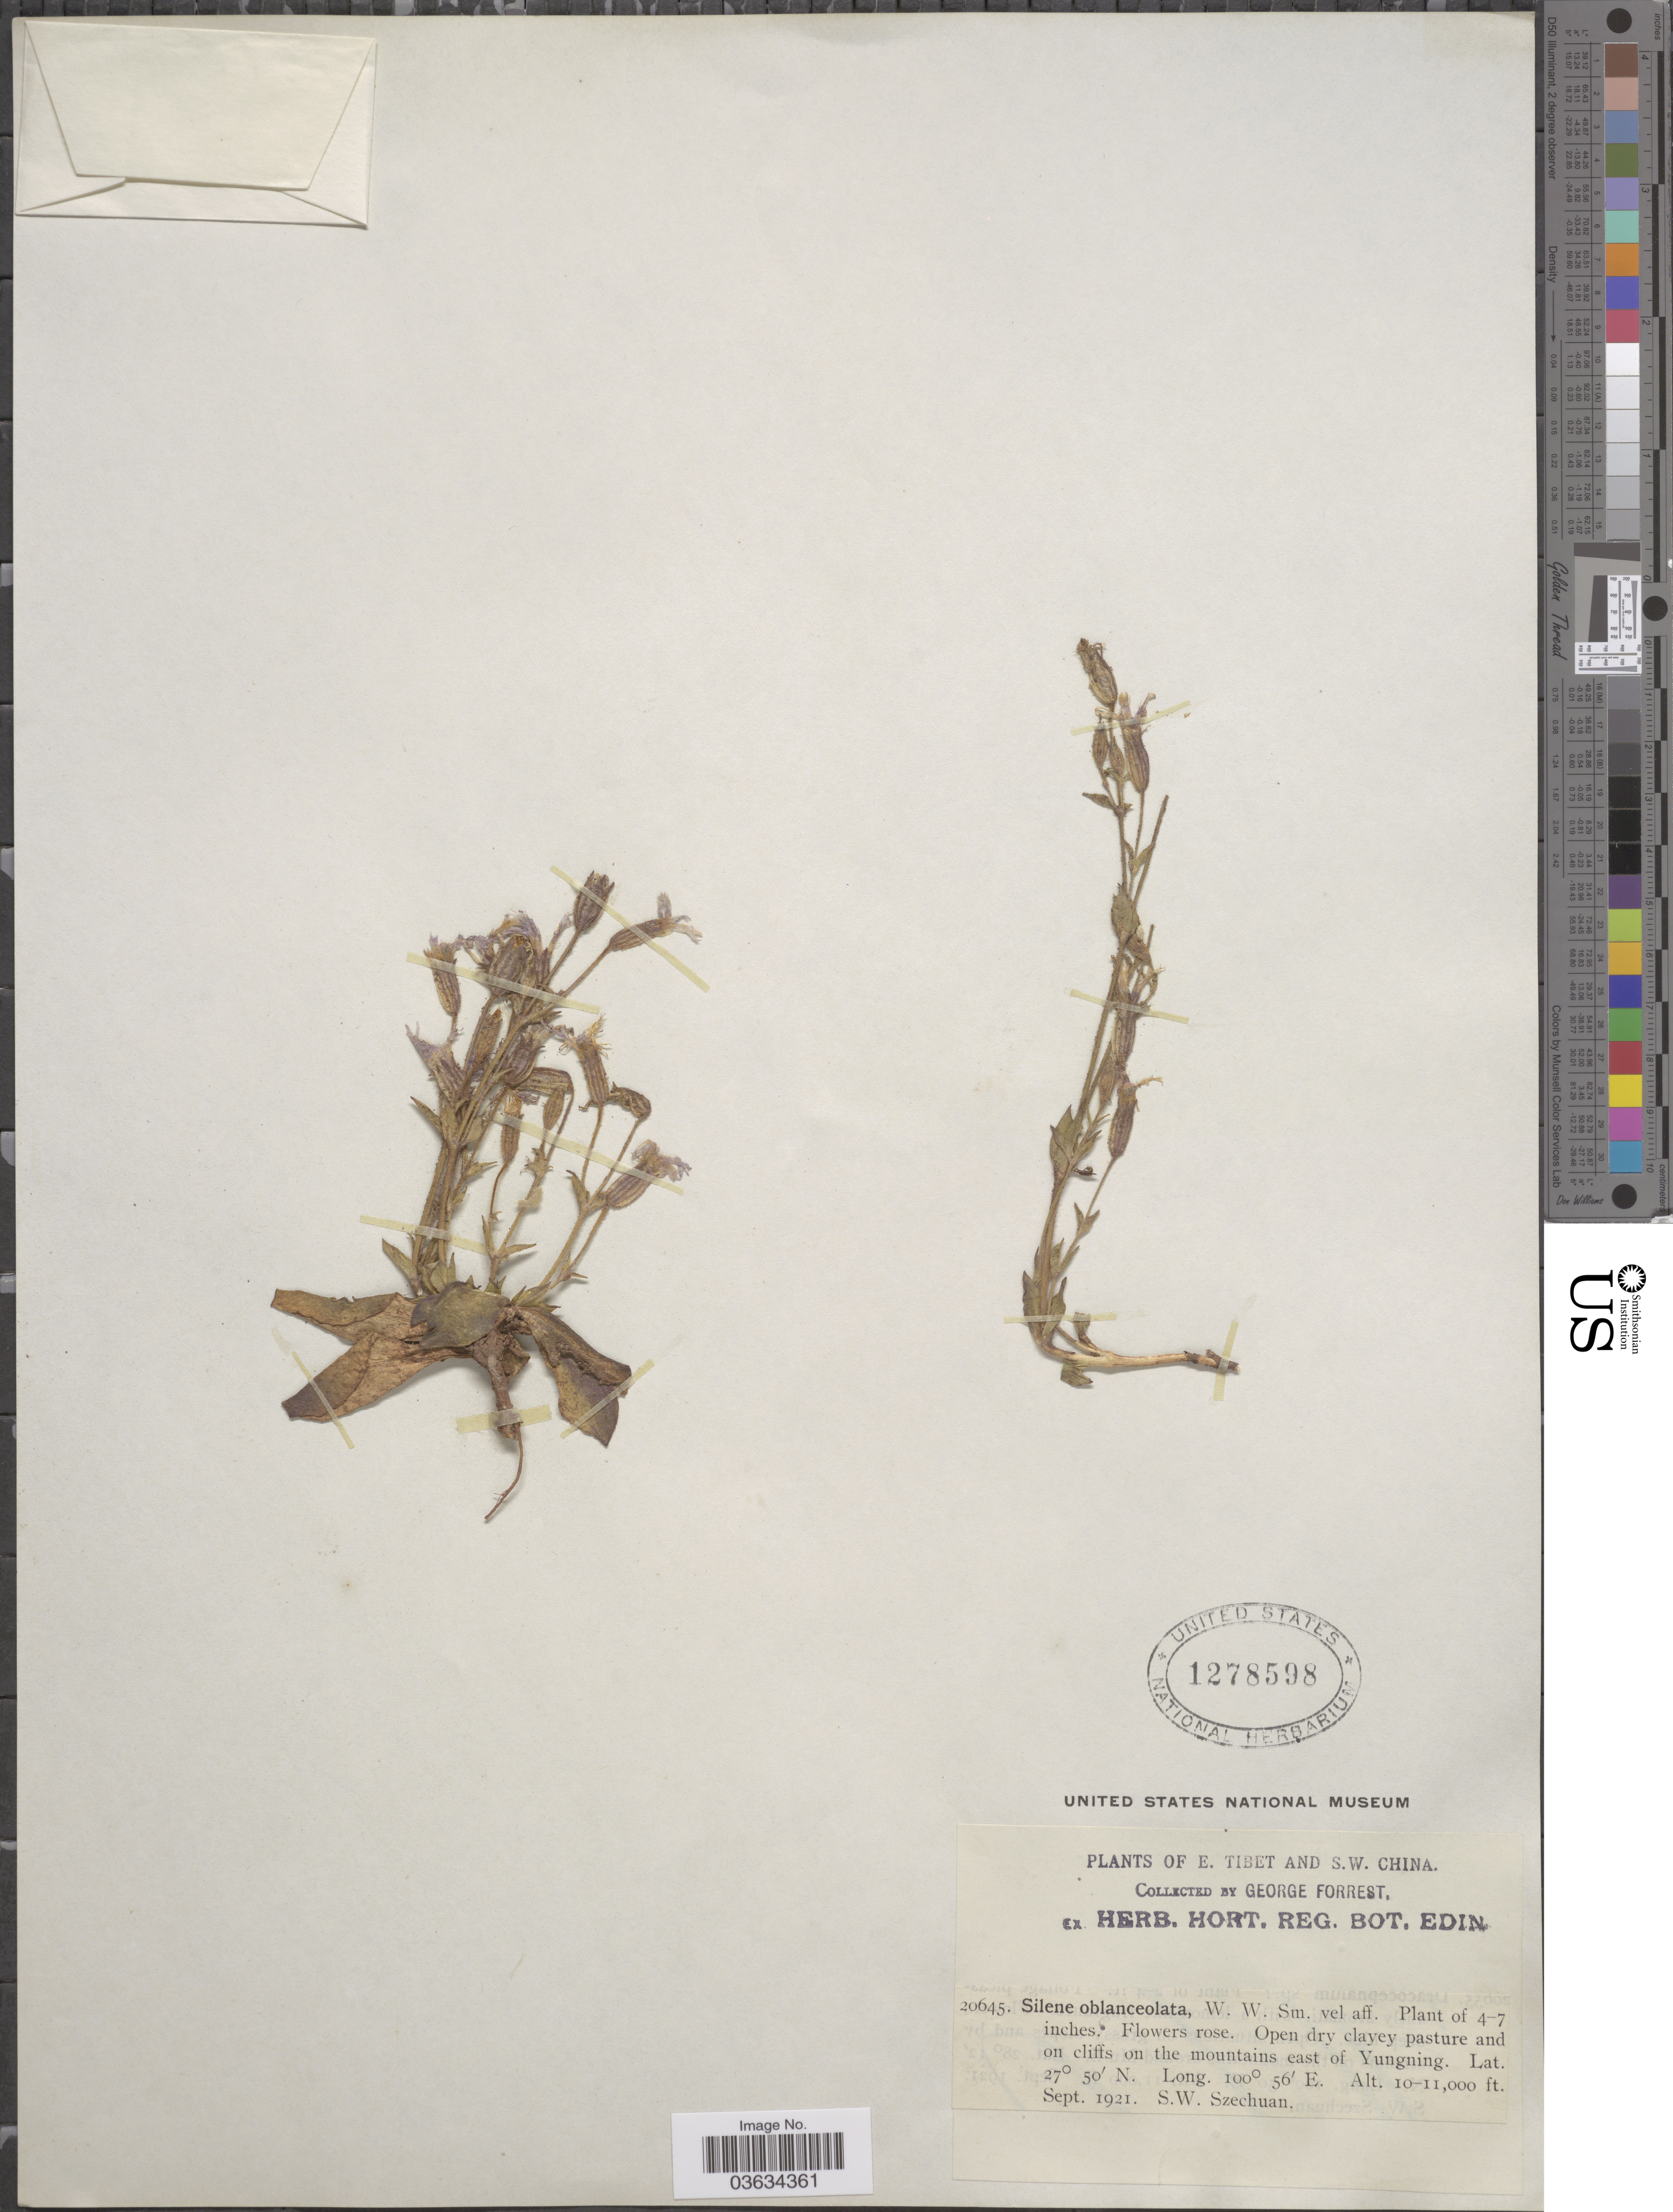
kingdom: Plantae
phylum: Tracheophyta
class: Magnoliopsida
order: Caryophyllales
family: Caryophyllaceae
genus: Silene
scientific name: Silene oblanceolata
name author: W.W. Sm.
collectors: G. Forrest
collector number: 20645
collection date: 1921-09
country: China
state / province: Sichuan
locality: S.W. China. On cliffs on the mountains east of Yungning. S.W. Szechuan.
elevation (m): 3048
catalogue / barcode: US 1278598